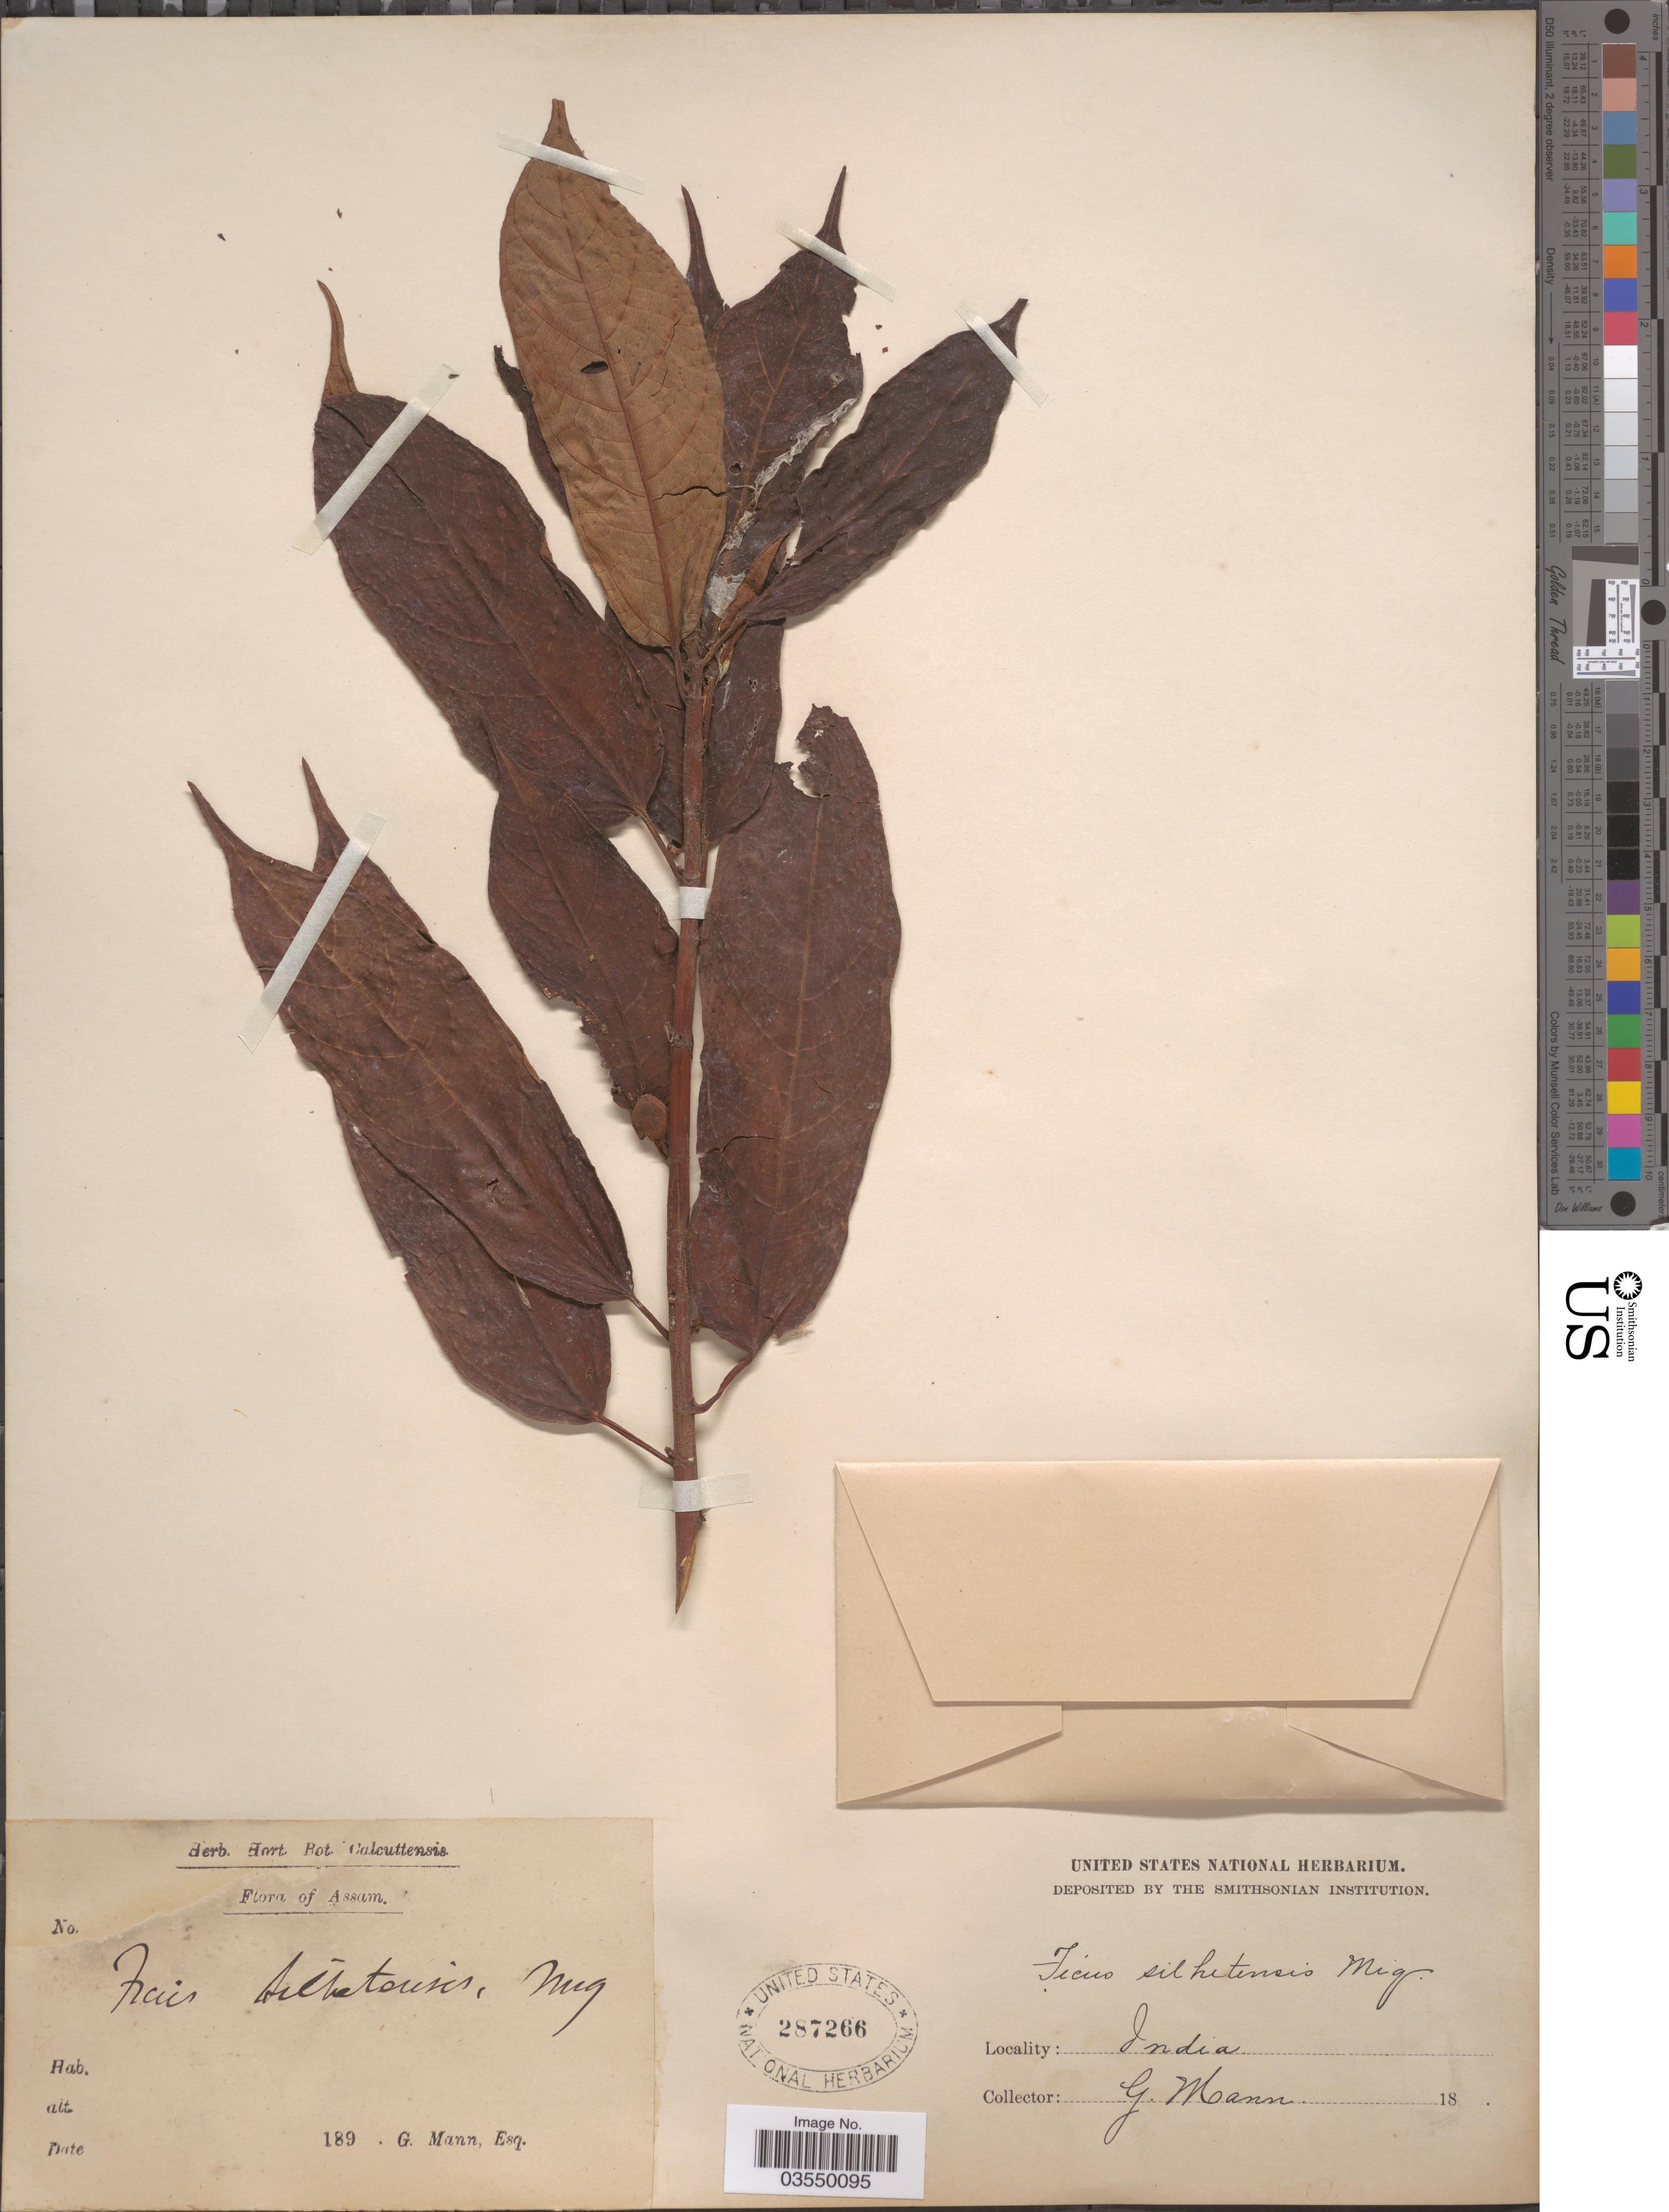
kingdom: Plantae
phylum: Tracheophyta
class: Magnoliopsida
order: Rosales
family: Moraceae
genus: Ficus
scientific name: Ficus gasparriniana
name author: Miq.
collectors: G. Mann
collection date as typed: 189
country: India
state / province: Assam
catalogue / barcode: US 287266